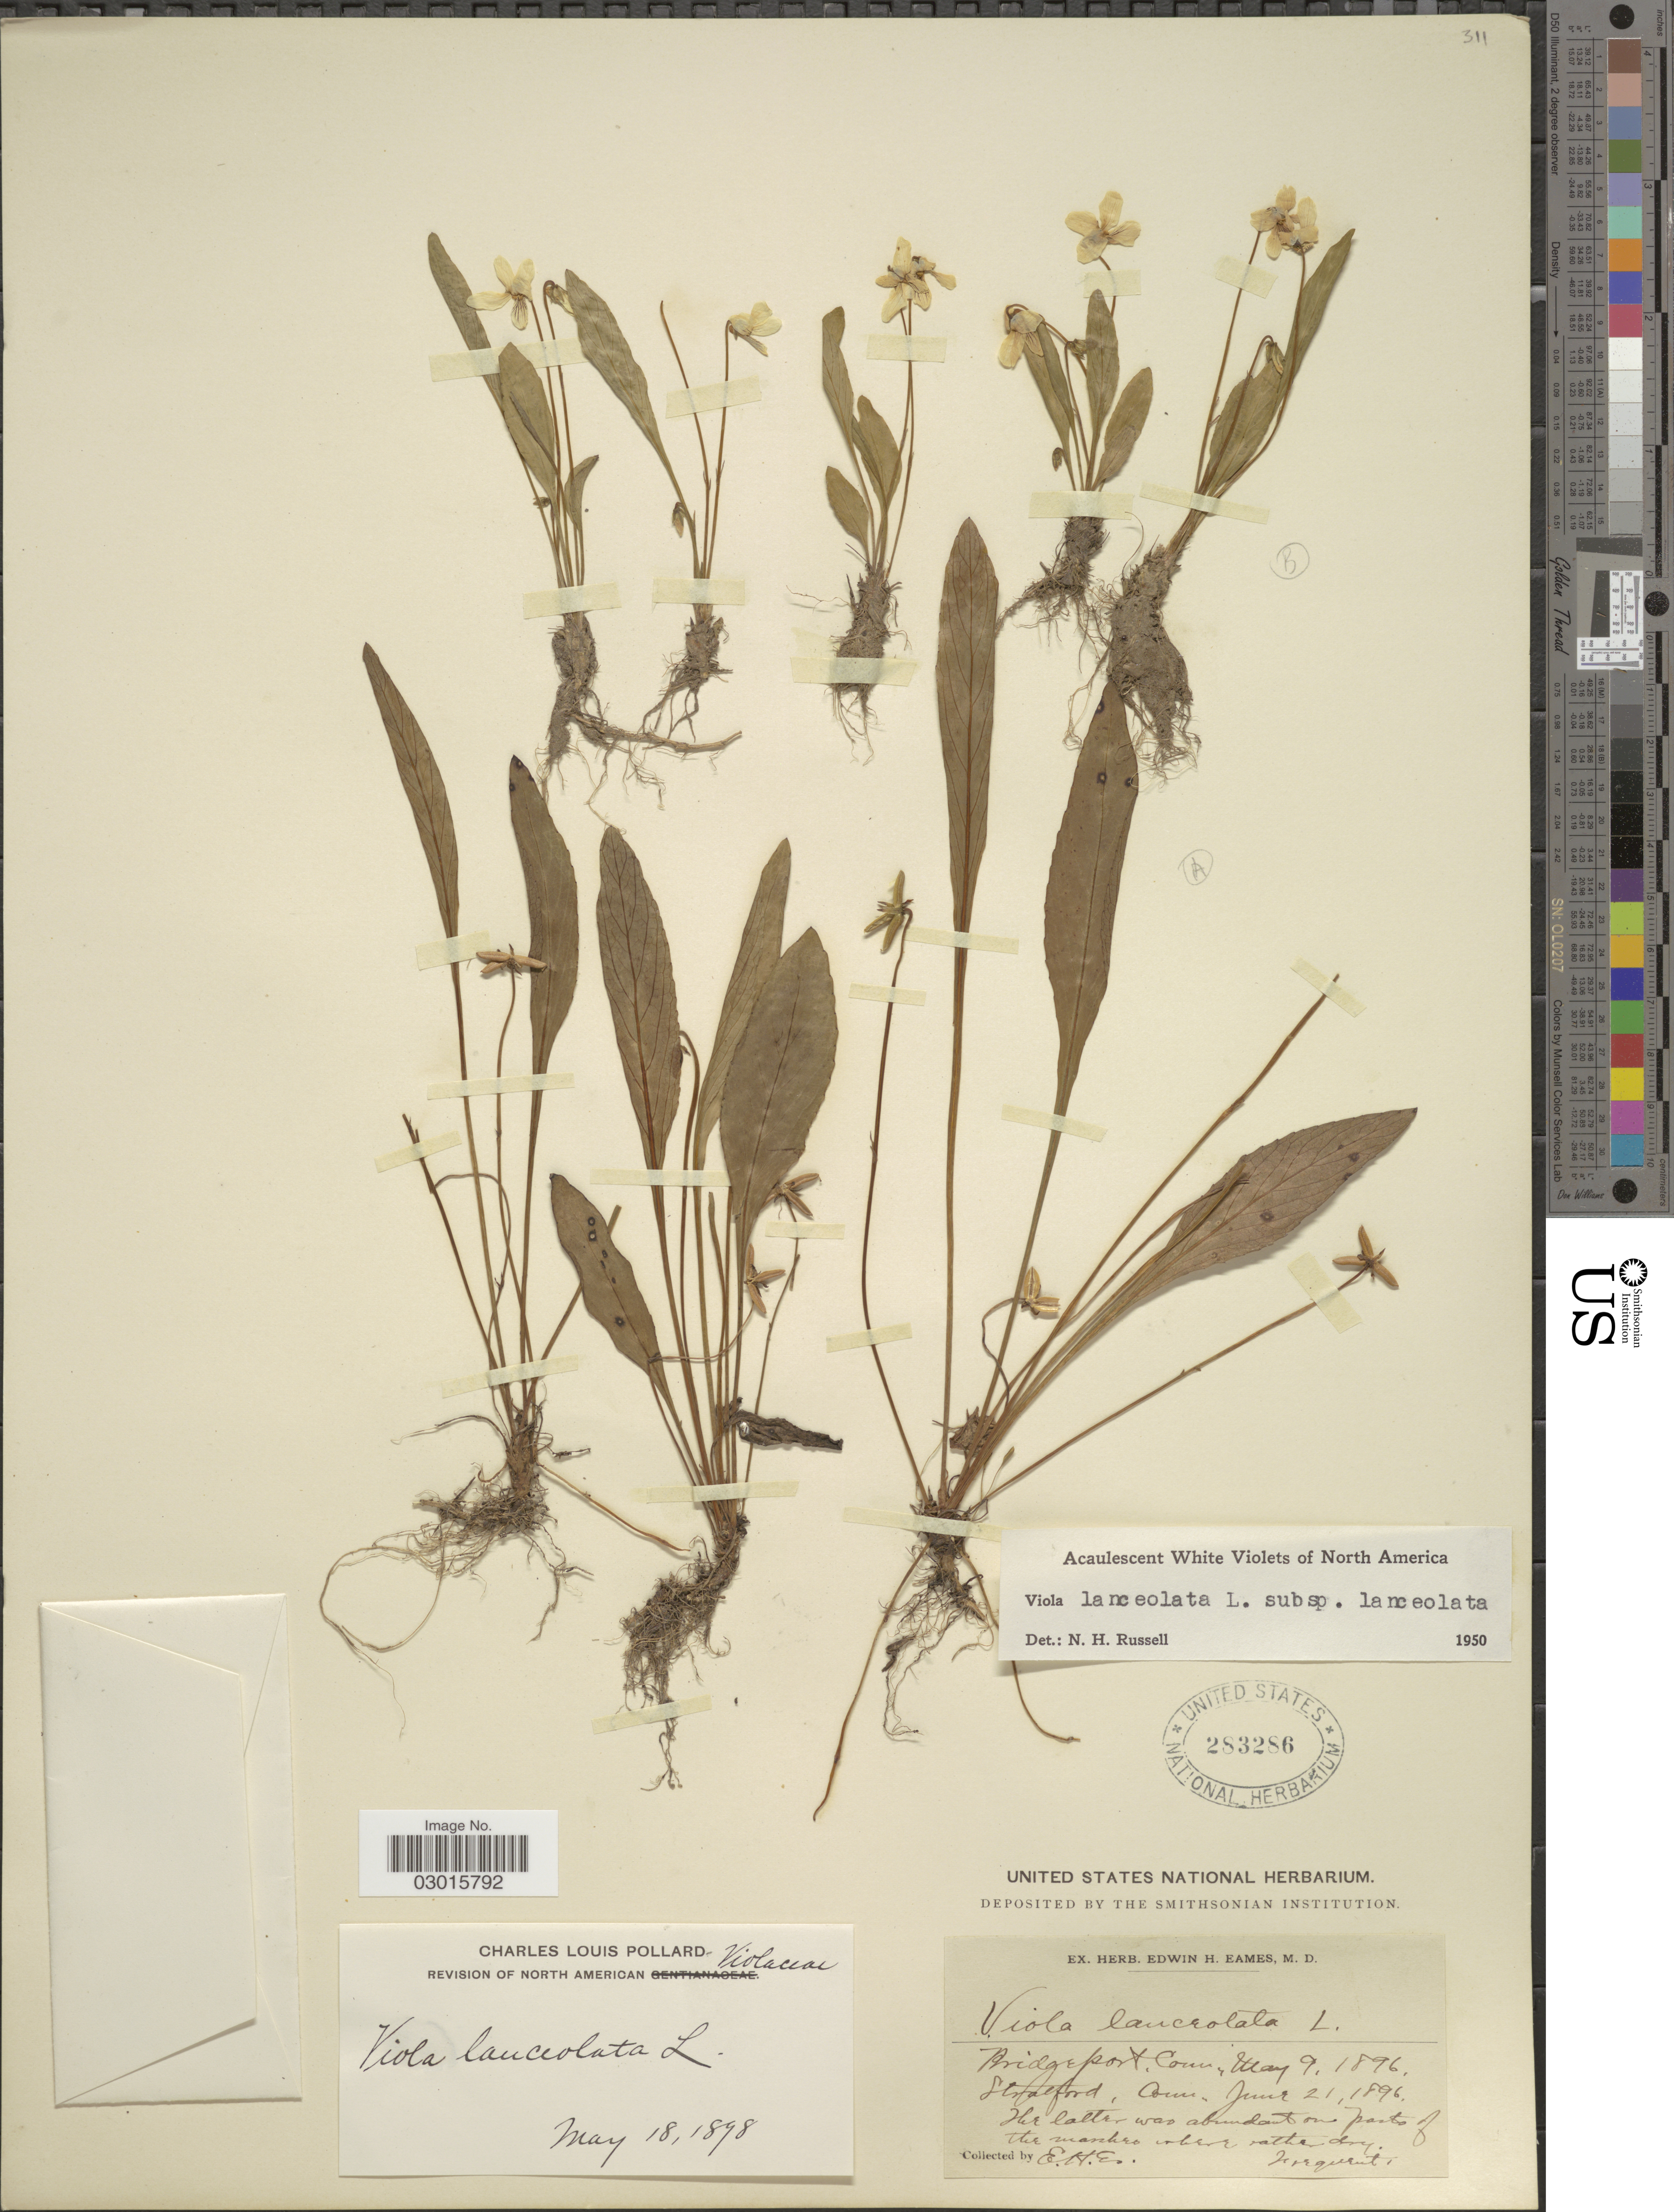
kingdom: Plantae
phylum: Tracheophyta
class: Magnoliopsida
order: Malpighiales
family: Violaceae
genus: Viola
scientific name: Viola lanceolata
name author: L.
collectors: E. H. Eames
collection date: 1896-05-09/1896-06-21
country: United States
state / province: Connecticut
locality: Bridgeport, Stratford.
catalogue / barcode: US 283286